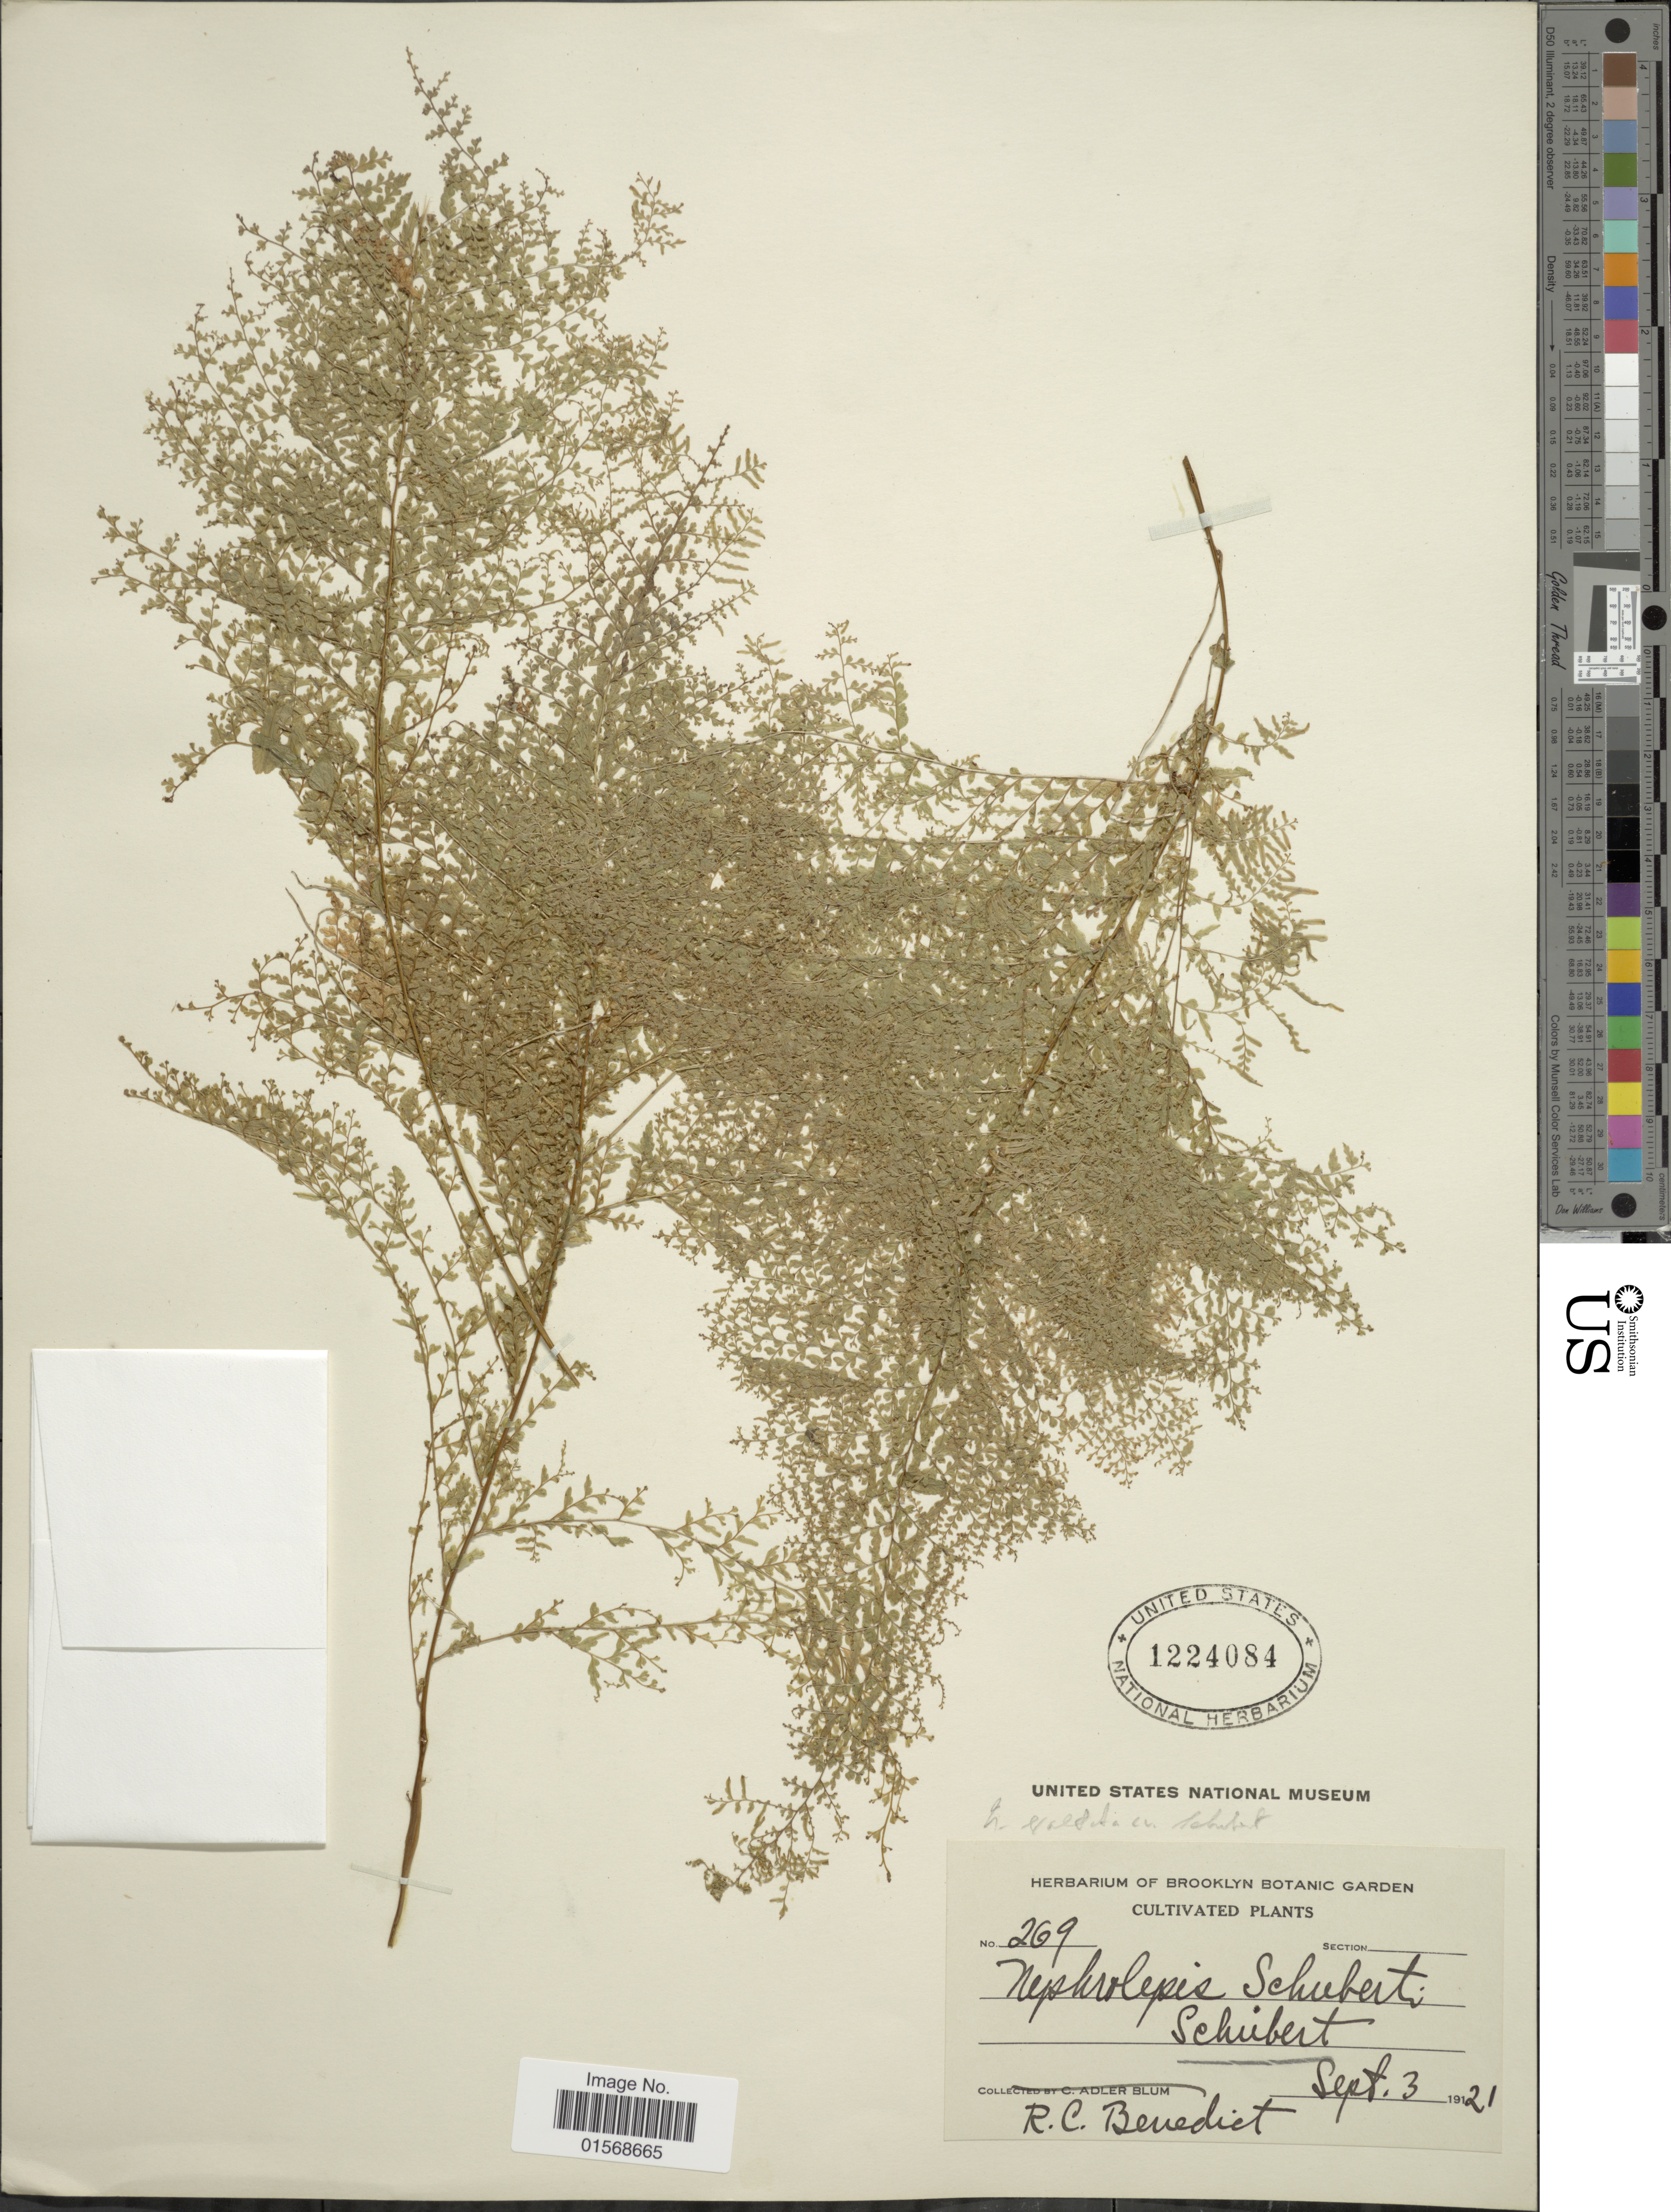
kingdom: Plantae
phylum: Tracheophyta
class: Polypodiopsida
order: Polypodiales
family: Nephrolepidaceae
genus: Nephrolepis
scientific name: Nephrolepis 'Schubert'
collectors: R. C. Benedict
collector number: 269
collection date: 1921-09-03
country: United States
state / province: New York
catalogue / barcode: US 1224084